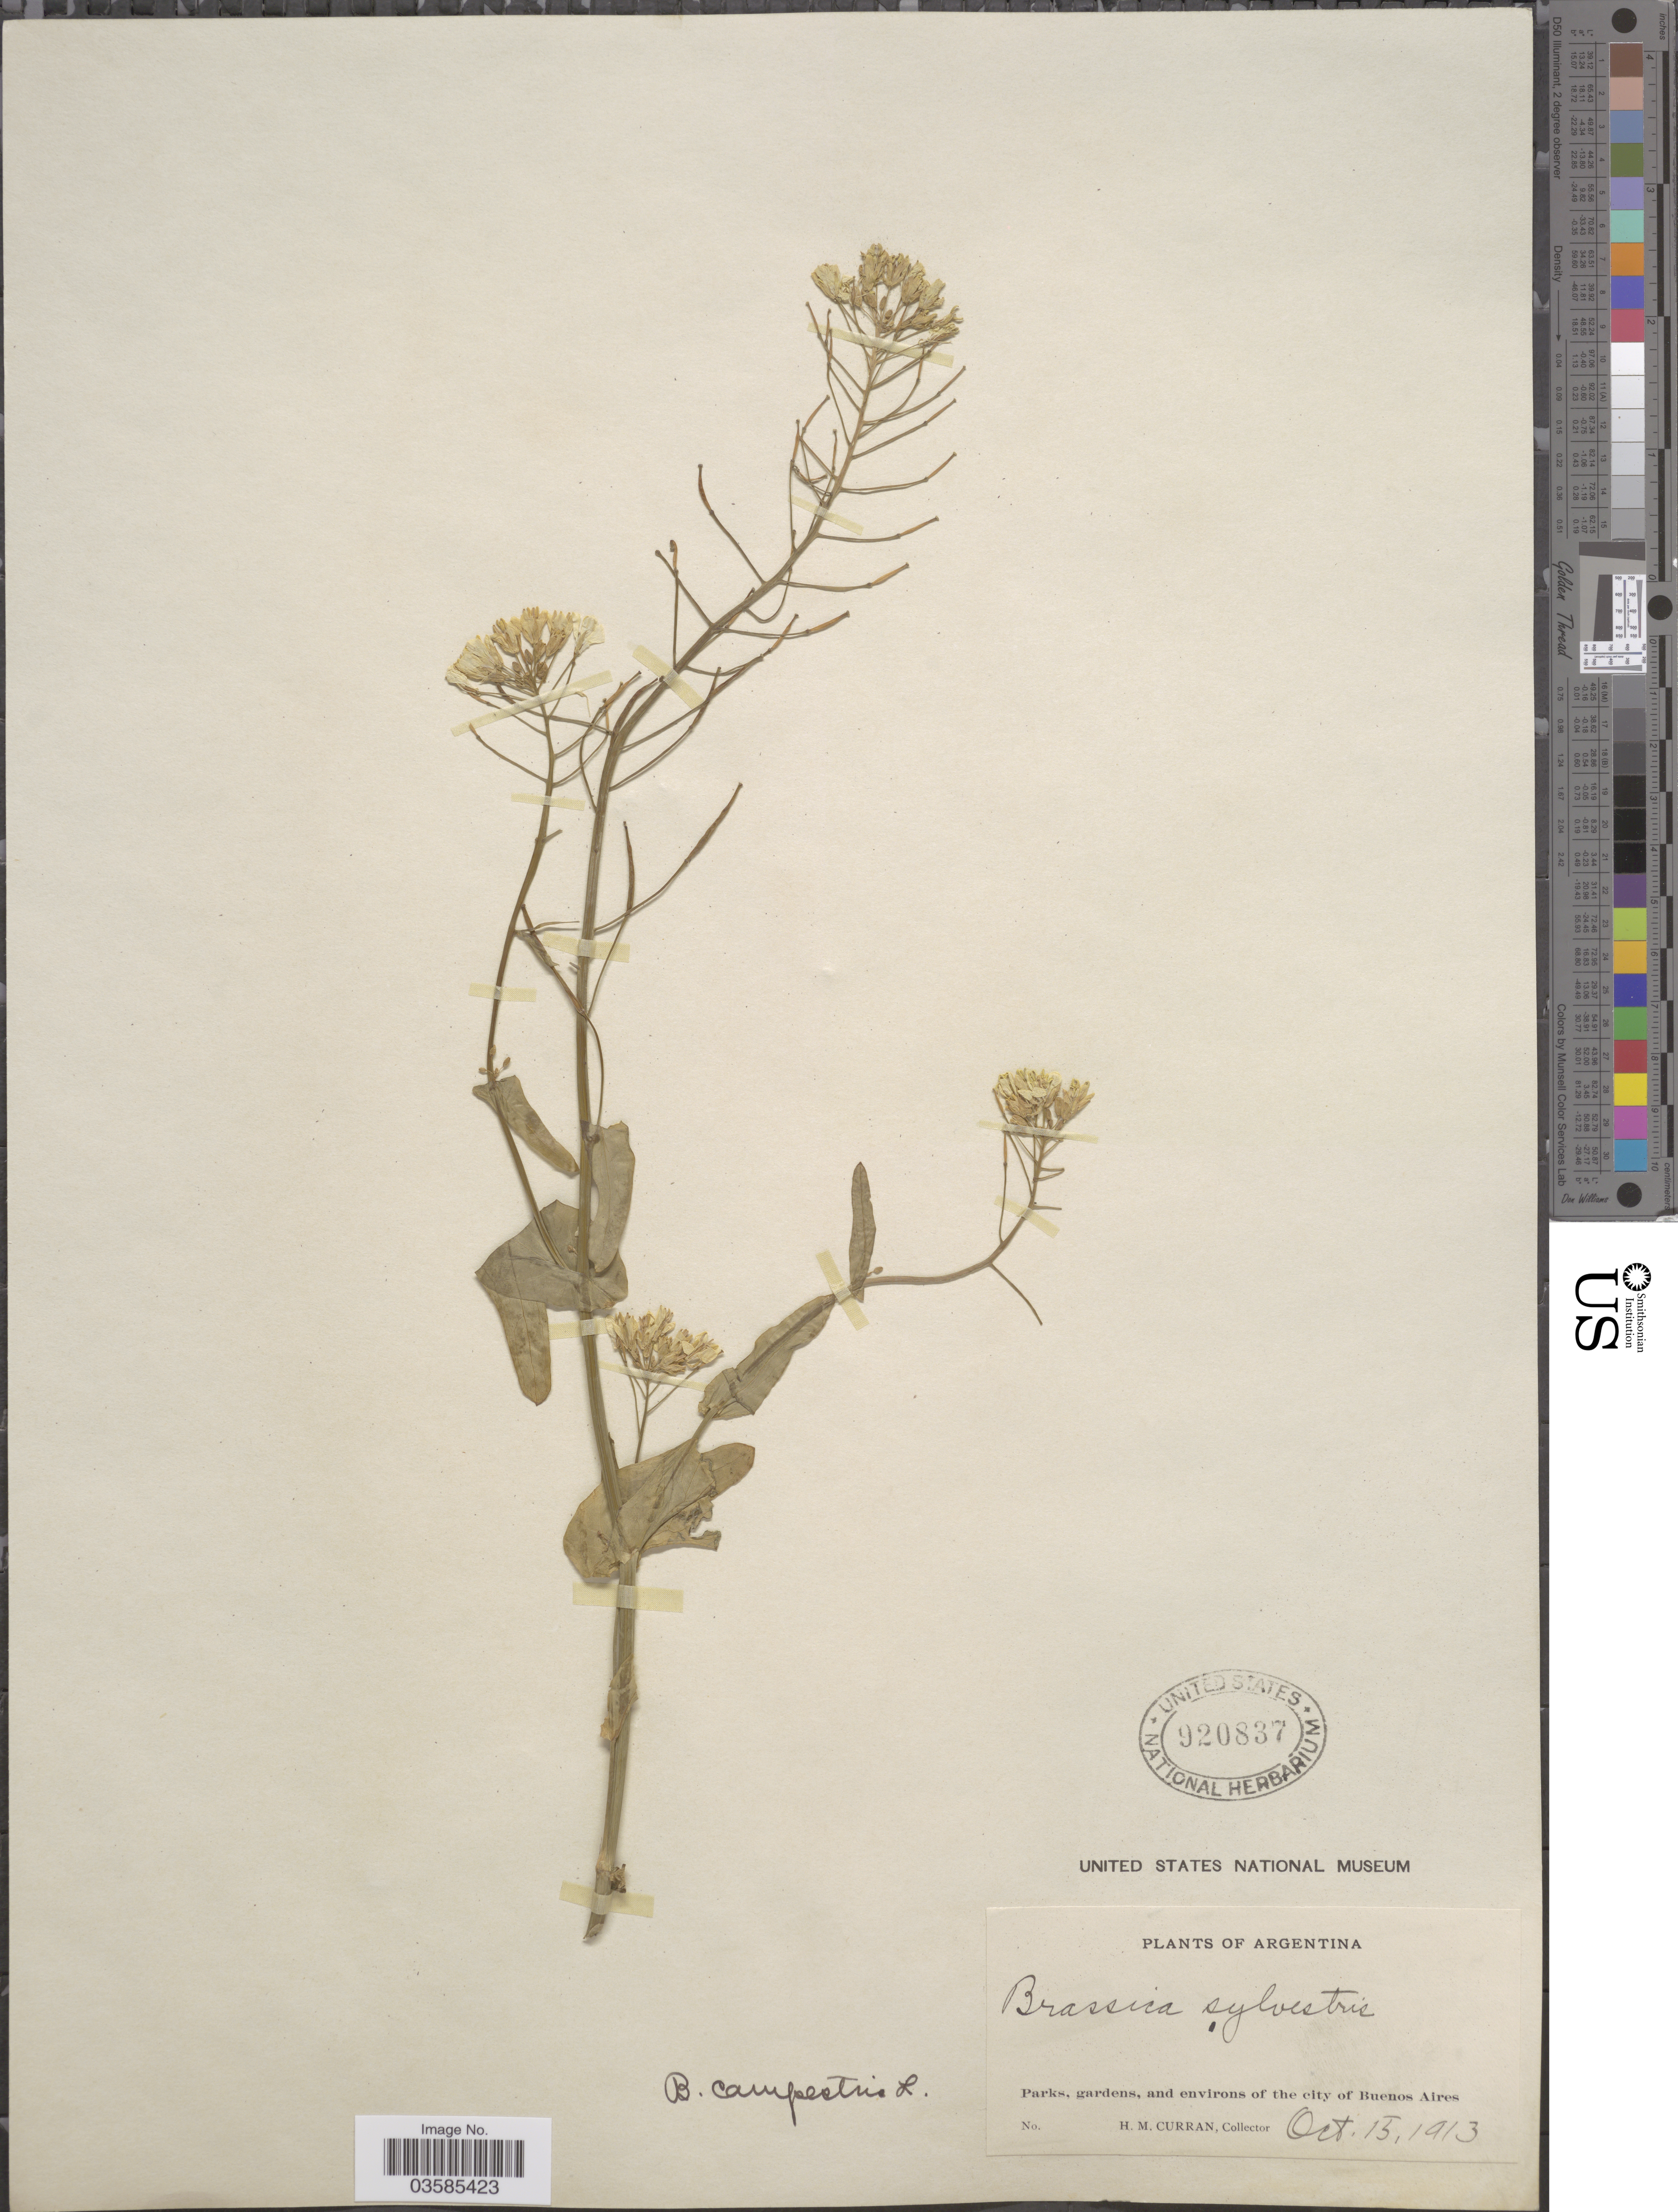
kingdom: Plantae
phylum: Tracheophyta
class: Magnoliopsida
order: Brassicales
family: Brassicaceae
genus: Brassica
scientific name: Brassica campestris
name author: L.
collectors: H. M. Curran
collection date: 1913-10-15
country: Argentina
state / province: Buenos Aires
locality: Parks, gardens, and environs of the city of Buenos Aires.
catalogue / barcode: US 920837